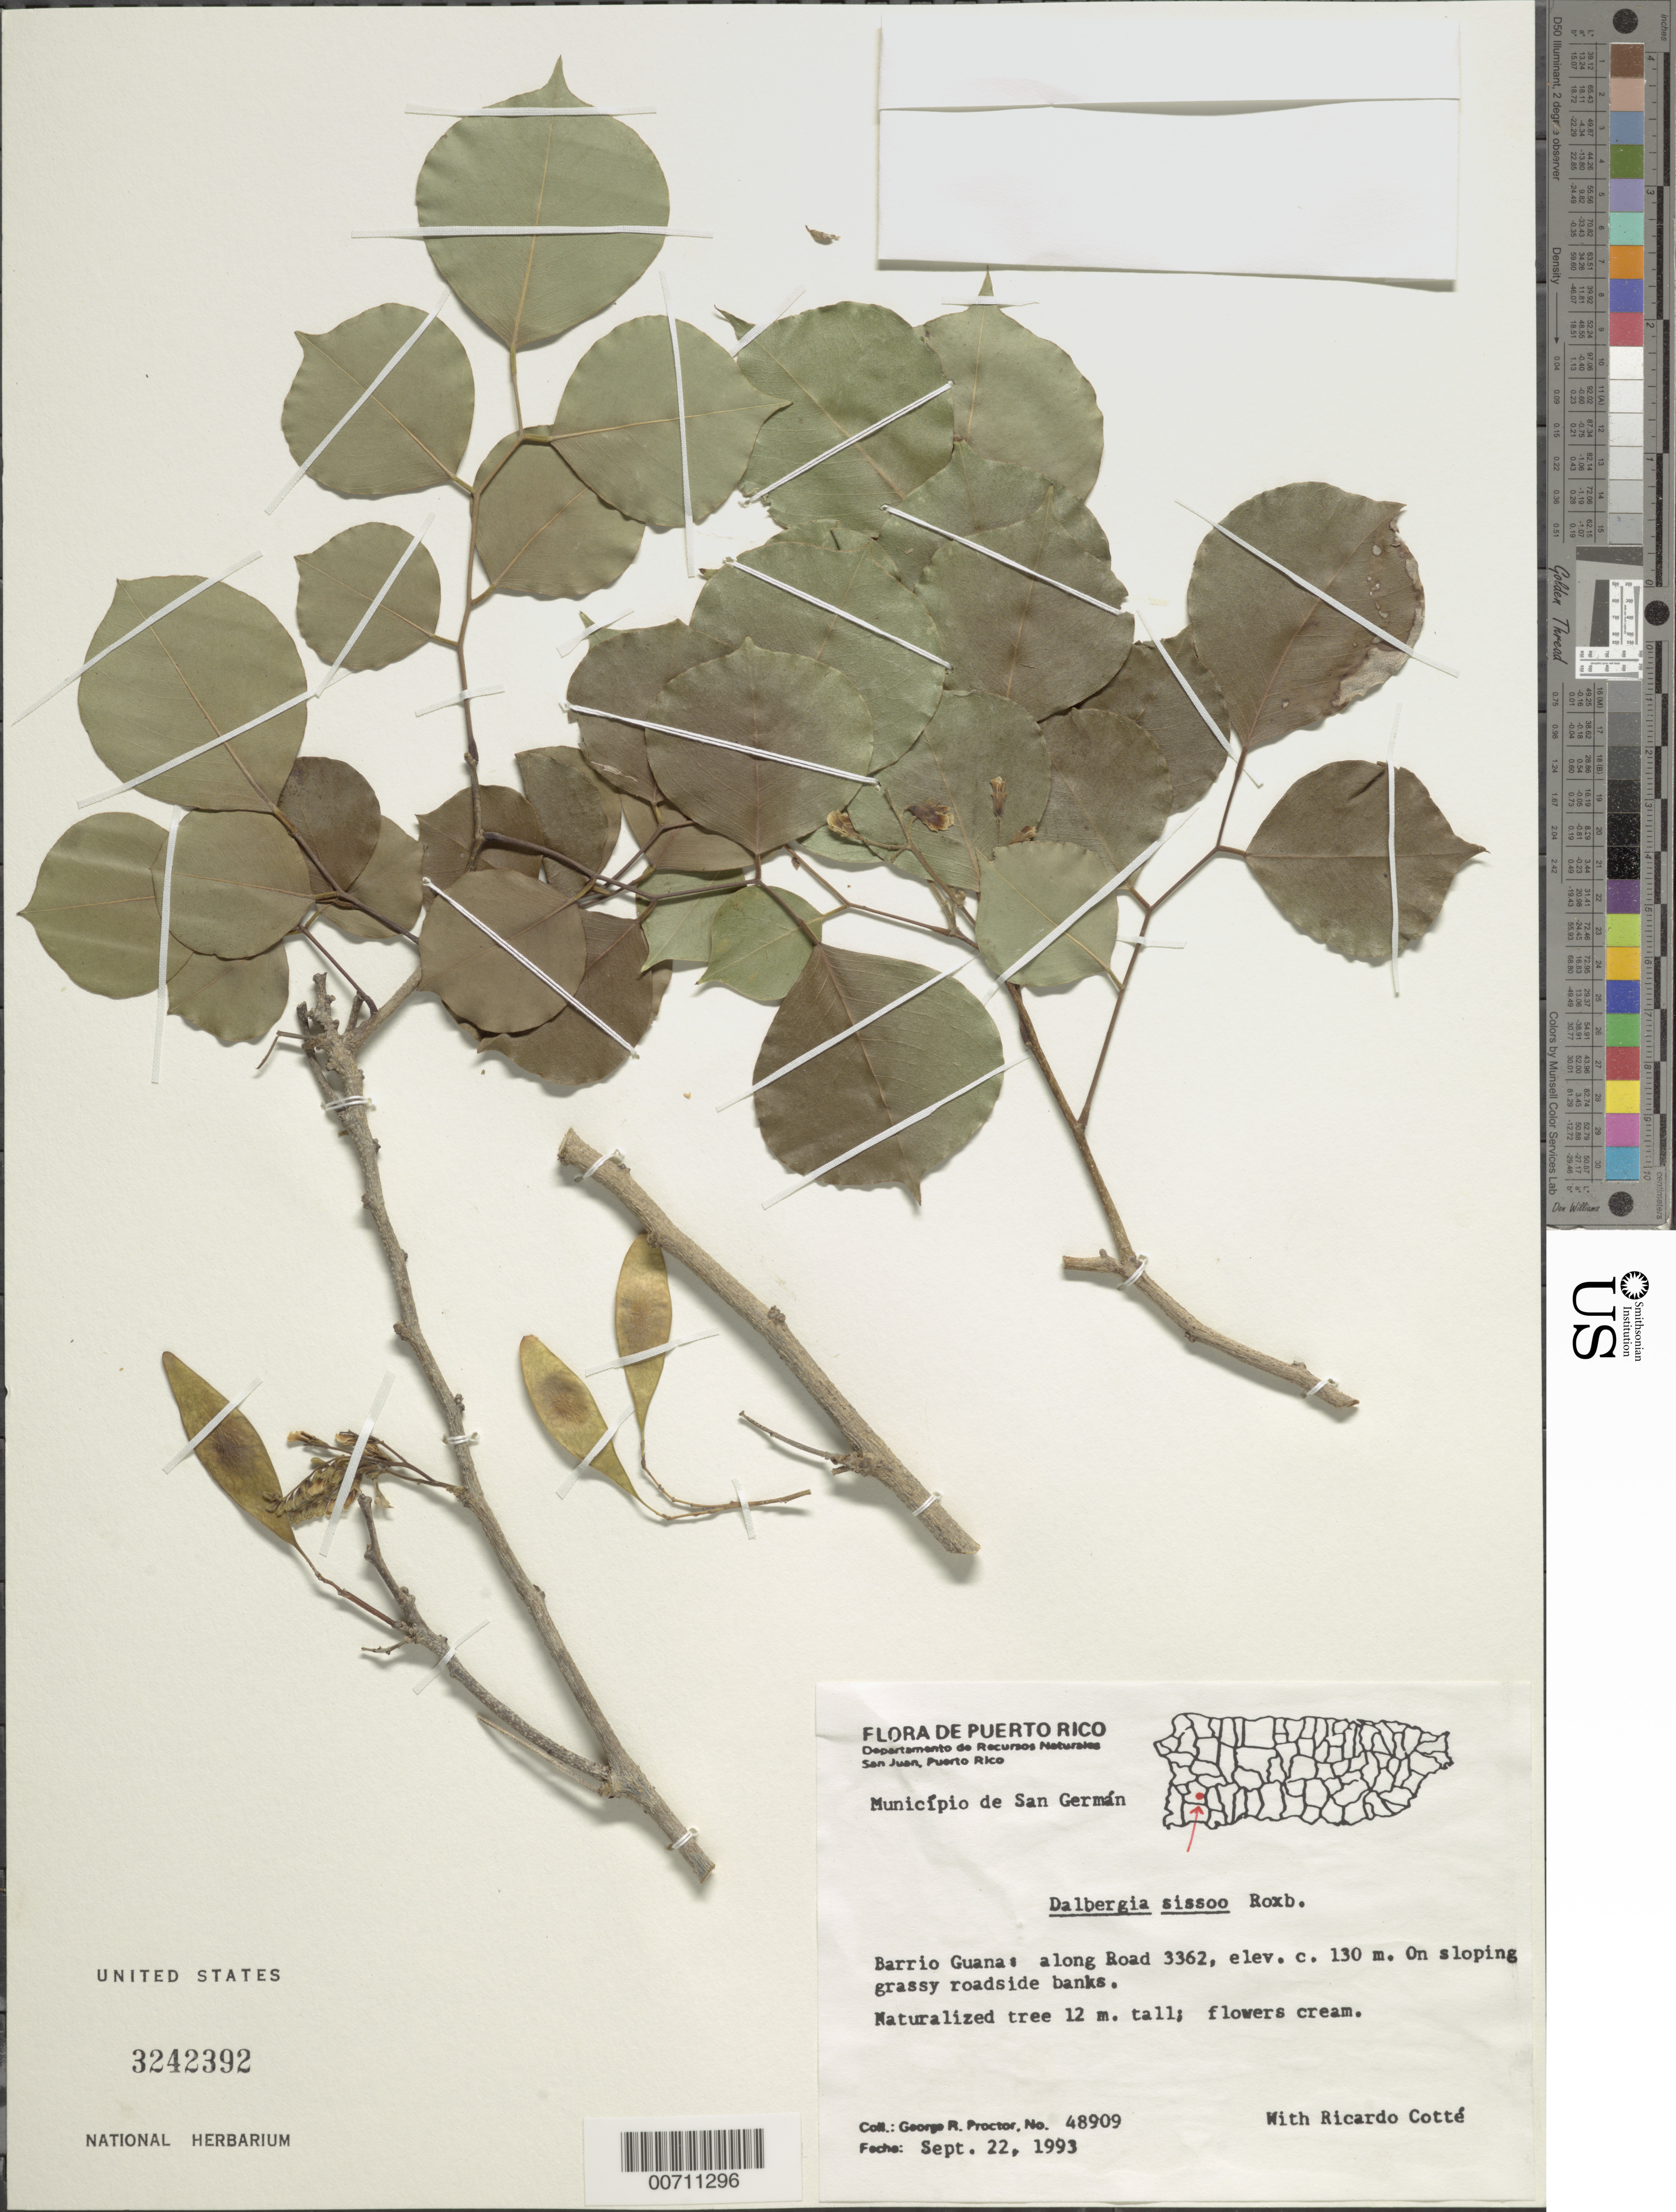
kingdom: Plantae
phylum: Tracheophyta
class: Magnoliopsida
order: Fabales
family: Fabaceae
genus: Dalbergia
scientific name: Dalbergia sissoo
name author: Roxb.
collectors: G. R. Proctor & R. Cotte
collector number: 48909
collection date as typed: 22 Sep 1993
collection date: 1993-09-22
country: Puerto Rico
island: Greater Antilles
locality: Barrio Guana: along Rd 3362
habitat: On sloping grassy roadside banks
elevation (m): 130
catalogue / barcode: US 3242392